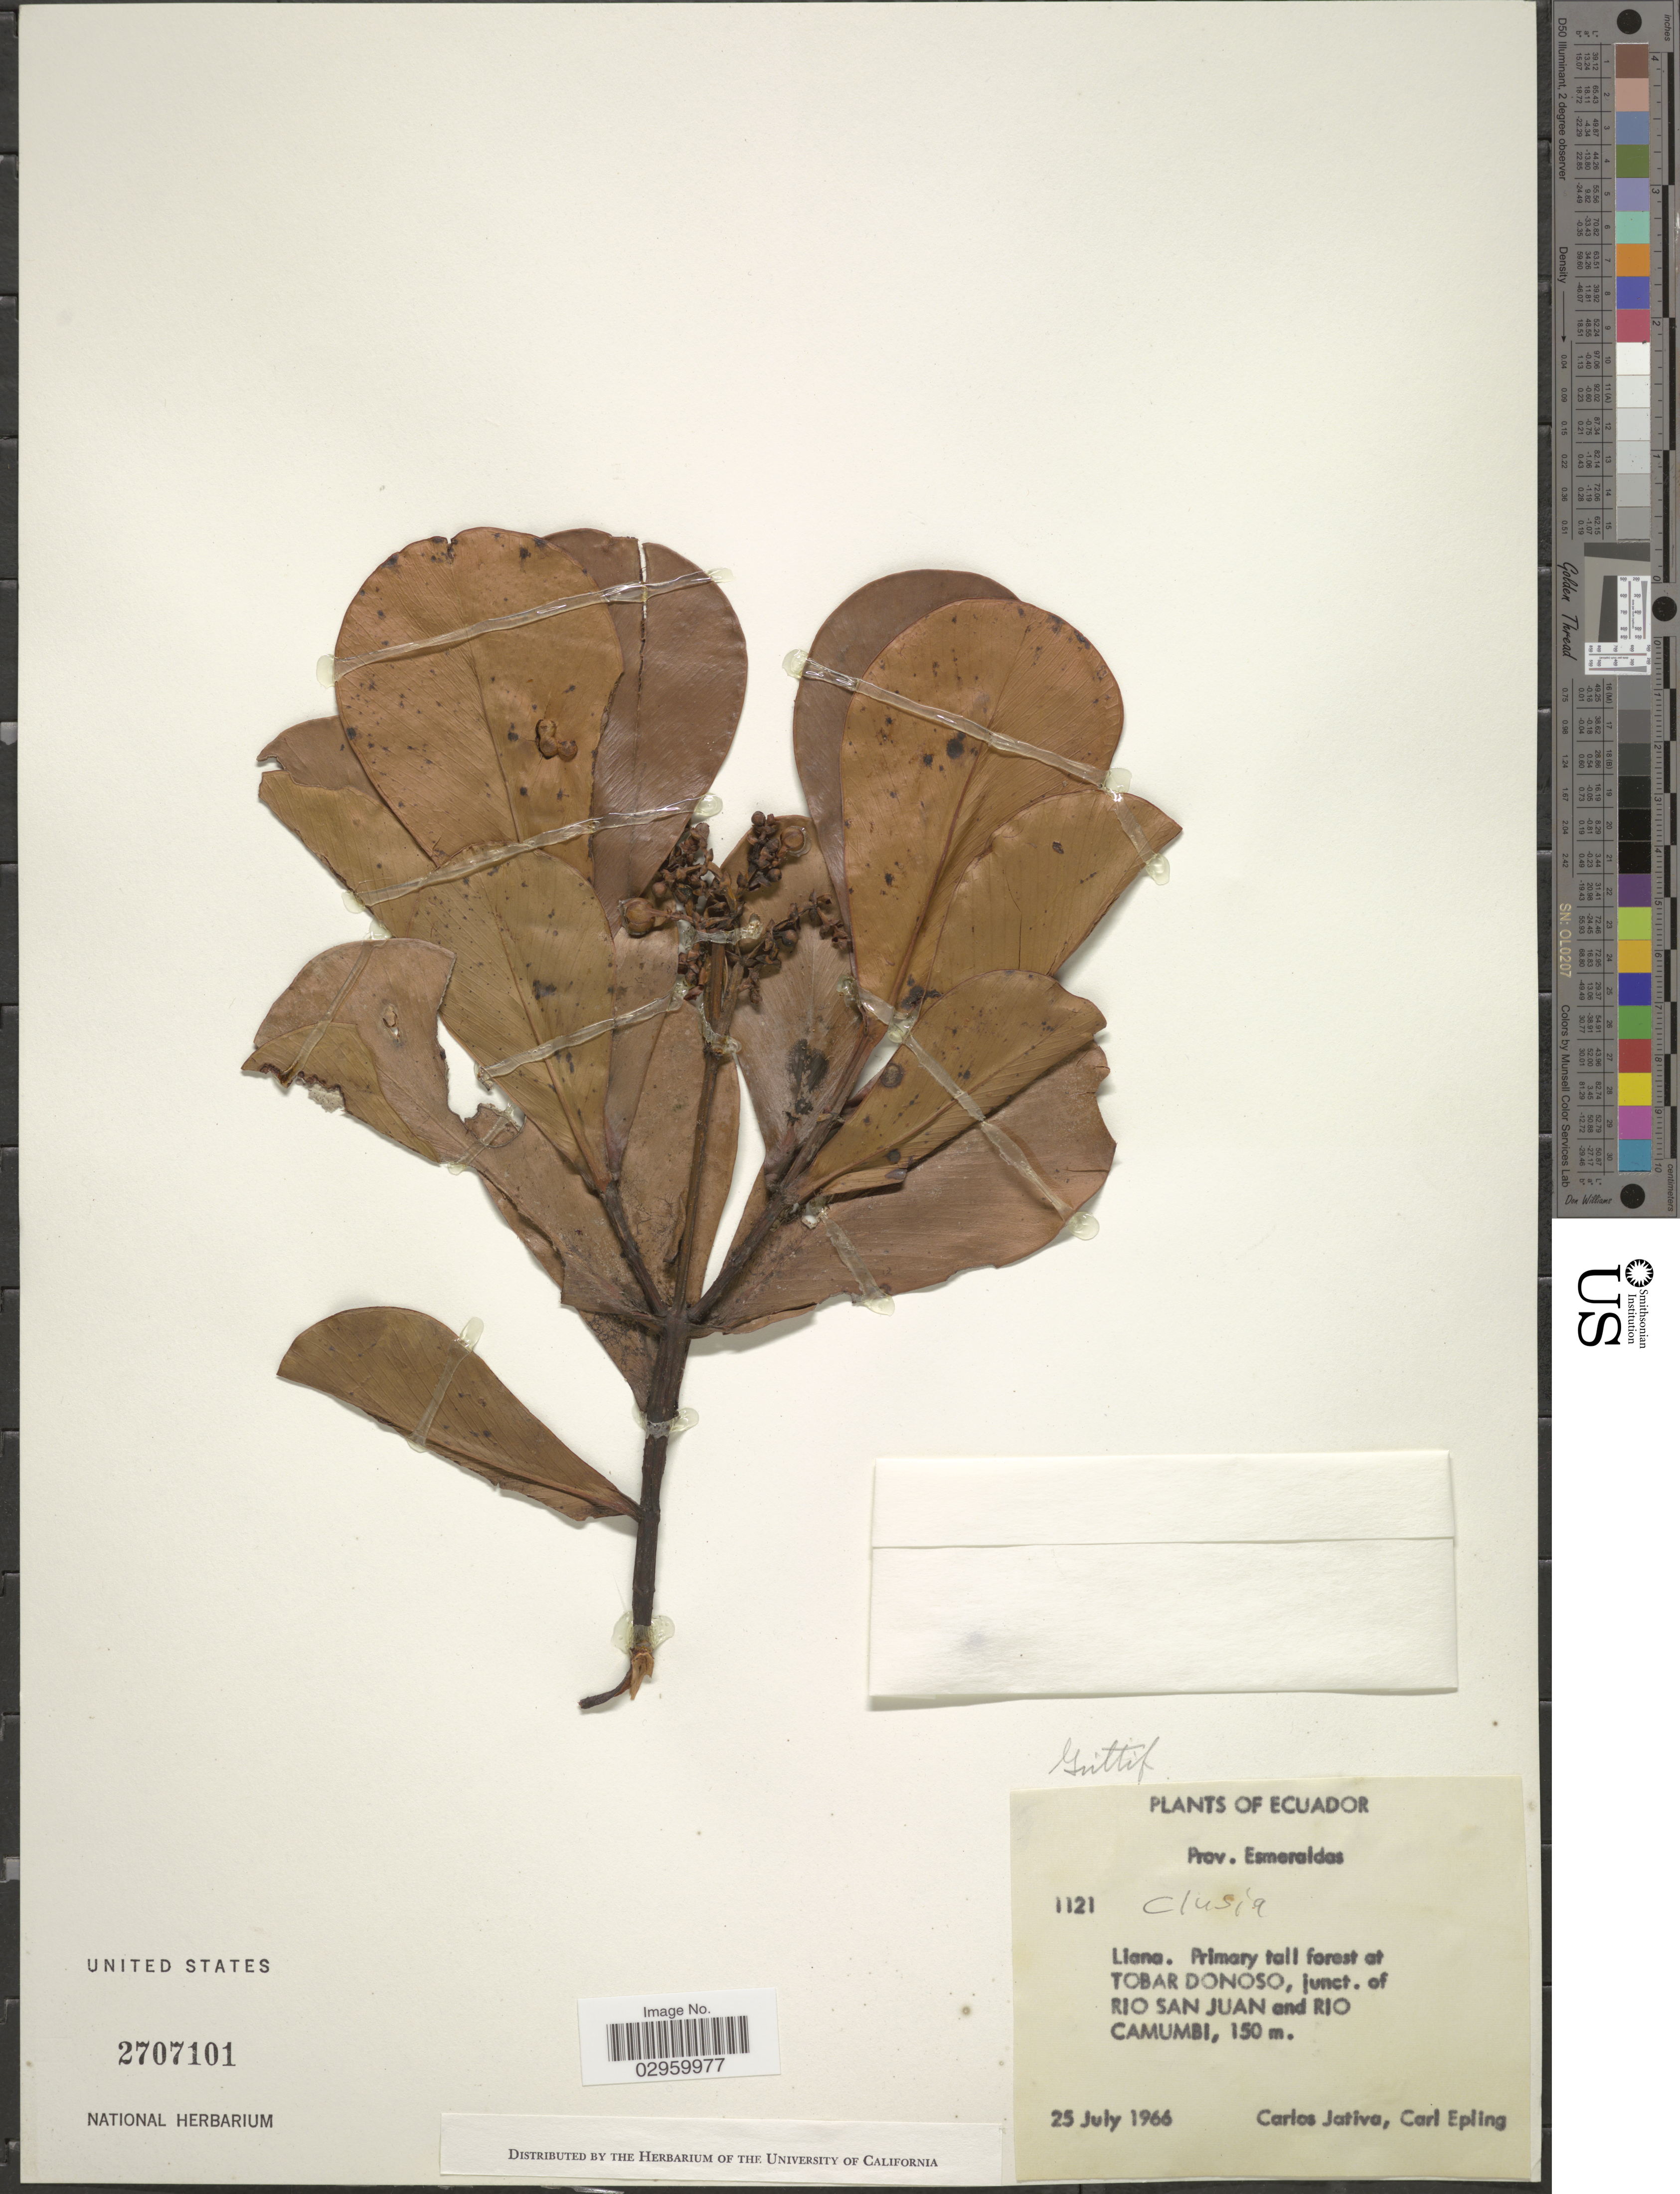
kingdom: Plantae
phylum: Tracheophyta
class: Magnoliopsida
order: Malpighiales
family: Clusiaceae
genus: Clusia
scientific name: Clusia sp.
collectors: C. D. Játiva & C. C. Epling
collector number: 1121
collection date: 1966-07-25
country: Ecuador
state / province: Esmeraldas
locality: Primary tall forest at Tobar Donoso, junct. of Rio San Juan and Rio Camumbi.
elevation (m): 150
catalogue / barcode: US 2707101